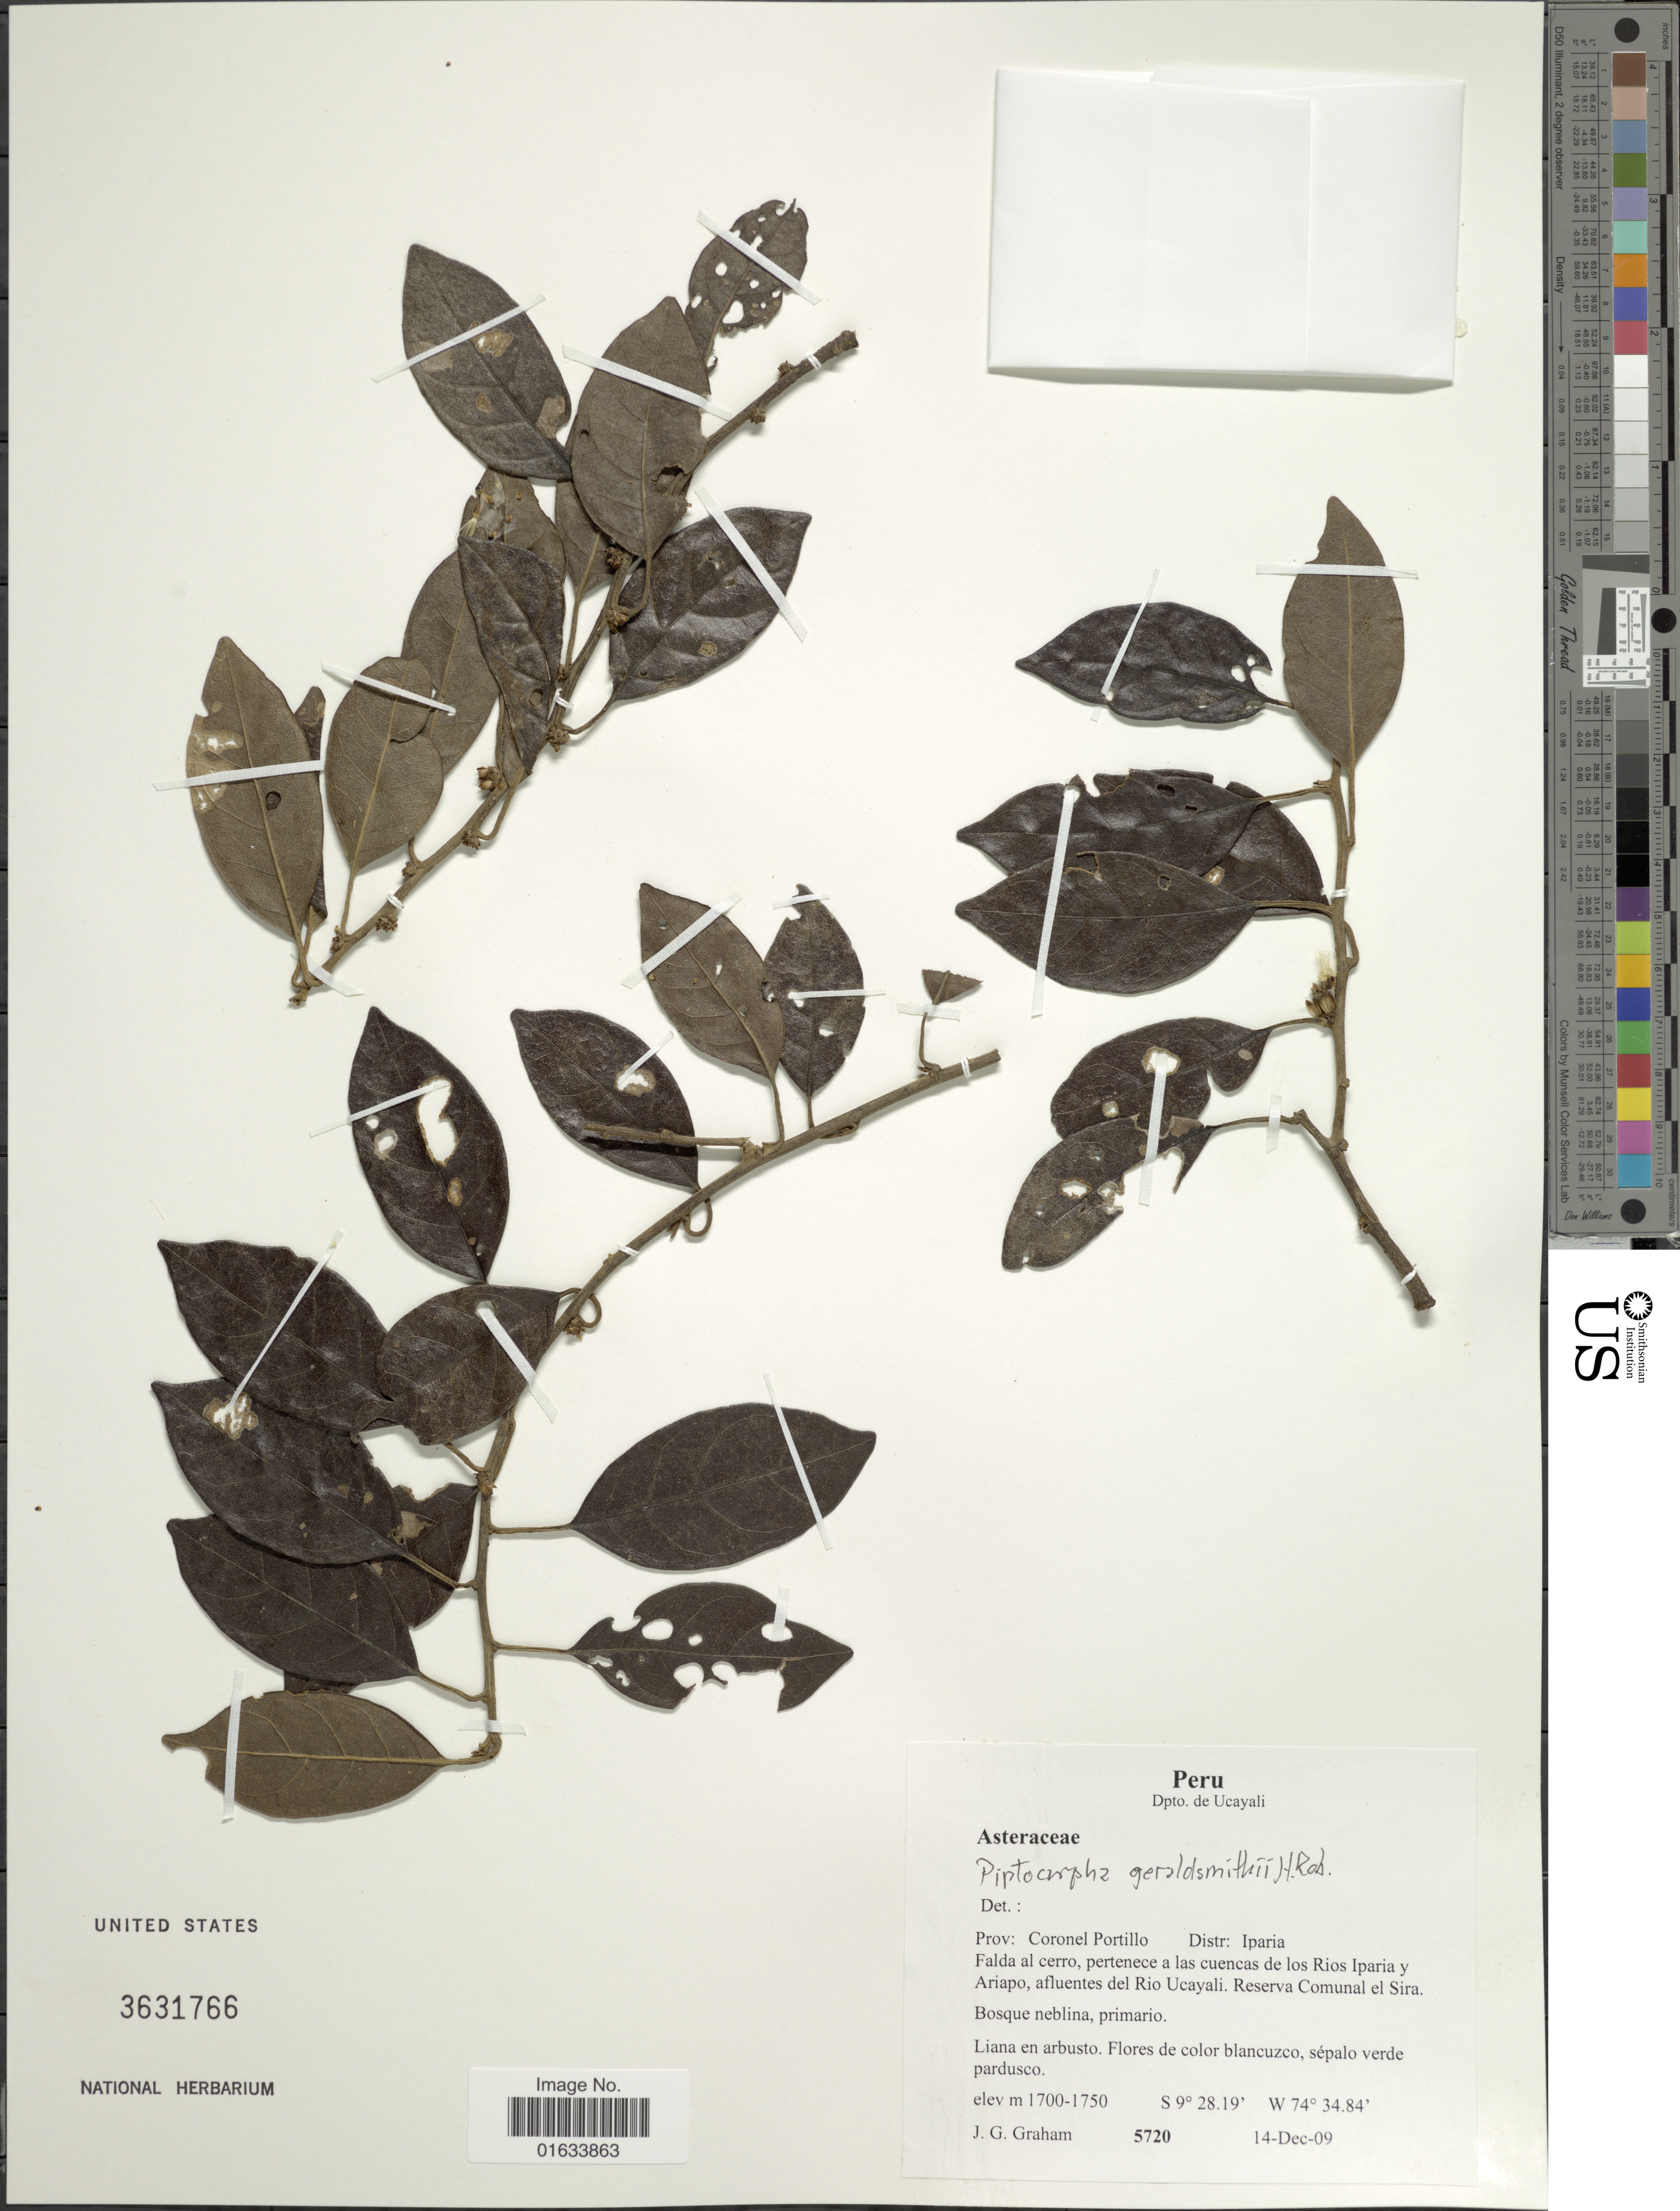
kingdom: Plantae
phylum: Tracheophyta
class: Magnoliopsida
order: Asterales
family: Asteraceae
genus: Piptocarpha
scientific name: Piptocarpha geraldsmithii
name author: H. Rob.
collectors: J. Graham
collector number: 5720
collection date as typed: Transcribed d/m/y: 14/12/9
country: Peru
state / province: Ucayali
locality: Dpto. de Ucayali. Prov: Coronel Portillo. Distr: Iparia. Falda al cerro, pertenece a las cuencas de los Rios Iparia y Ariapo, afluentes del Rio Ucayali. Reserva Comunal el Sira.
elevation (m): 1700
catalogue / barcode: US 3631766